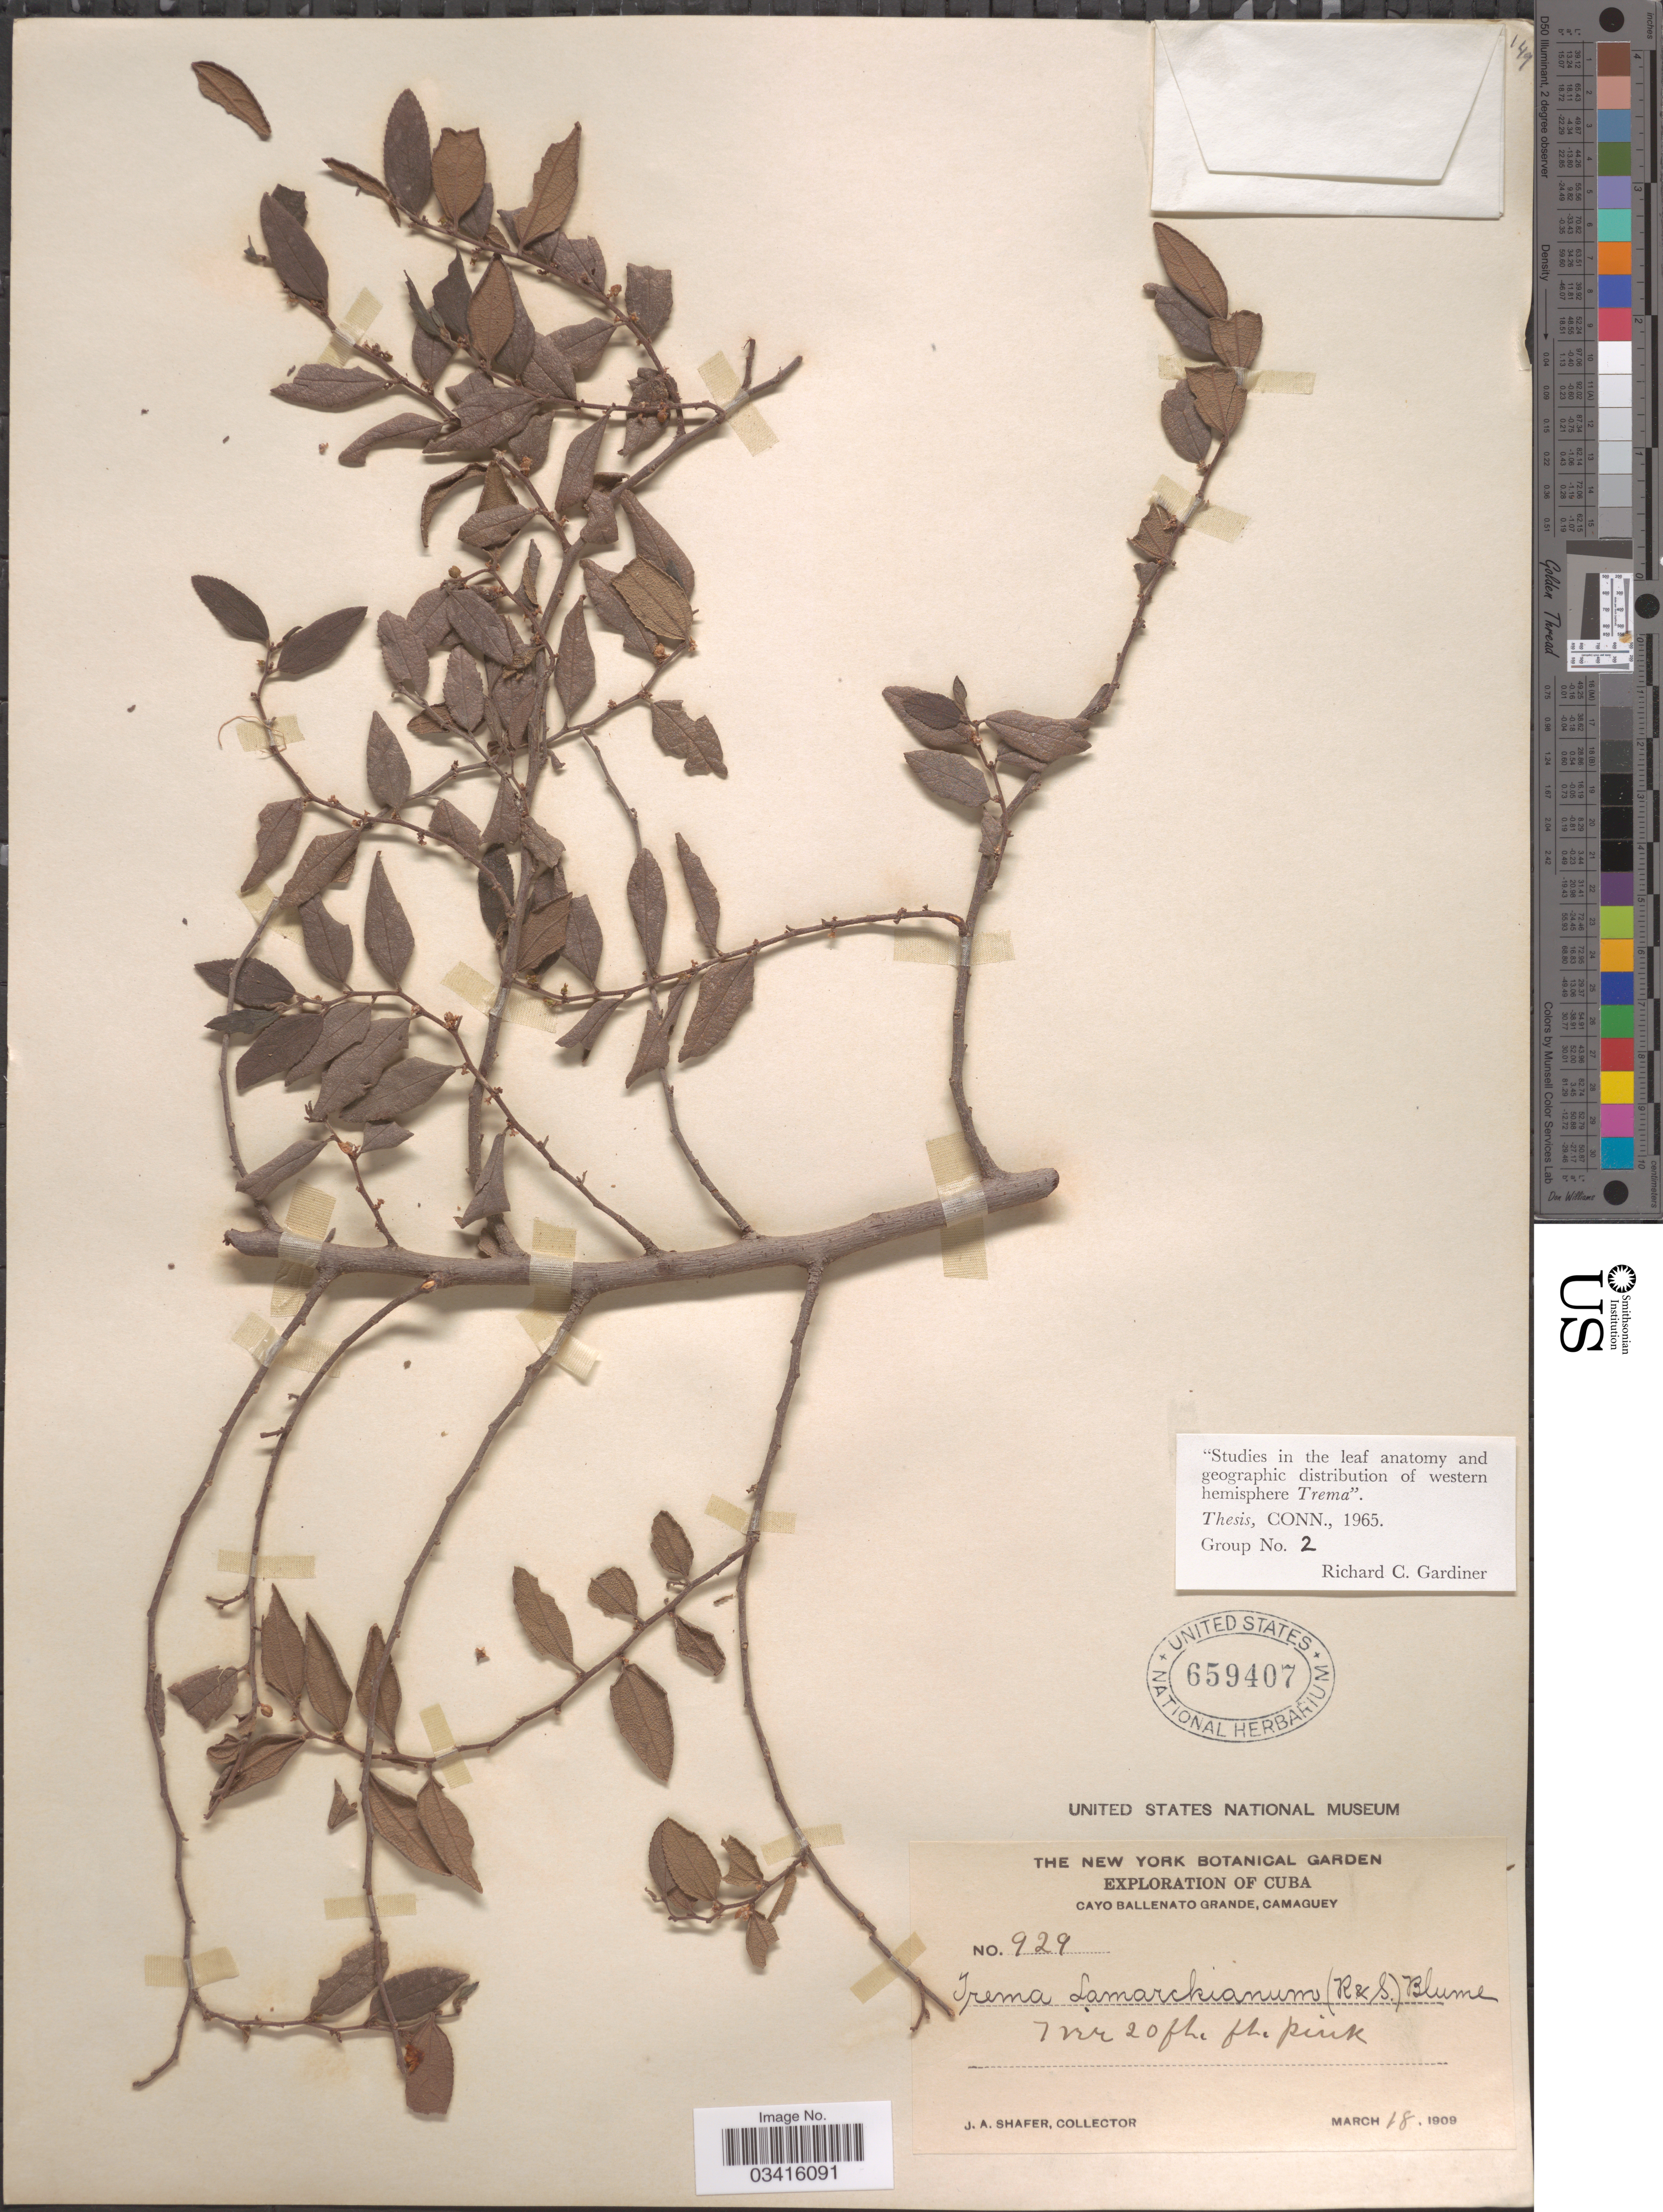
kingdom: Plantae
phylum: Tracheophyta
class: Magnoliopsida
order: Rosales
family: Cannabaceae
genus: Trema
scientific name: Trema lamarckianum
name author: (Schult.) Blume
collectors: J. A. Shafer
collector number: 929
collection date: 1909-03-18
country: Cuba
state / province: Camagüey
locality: Cayo Ballenato Grande.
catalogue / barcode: US 659407